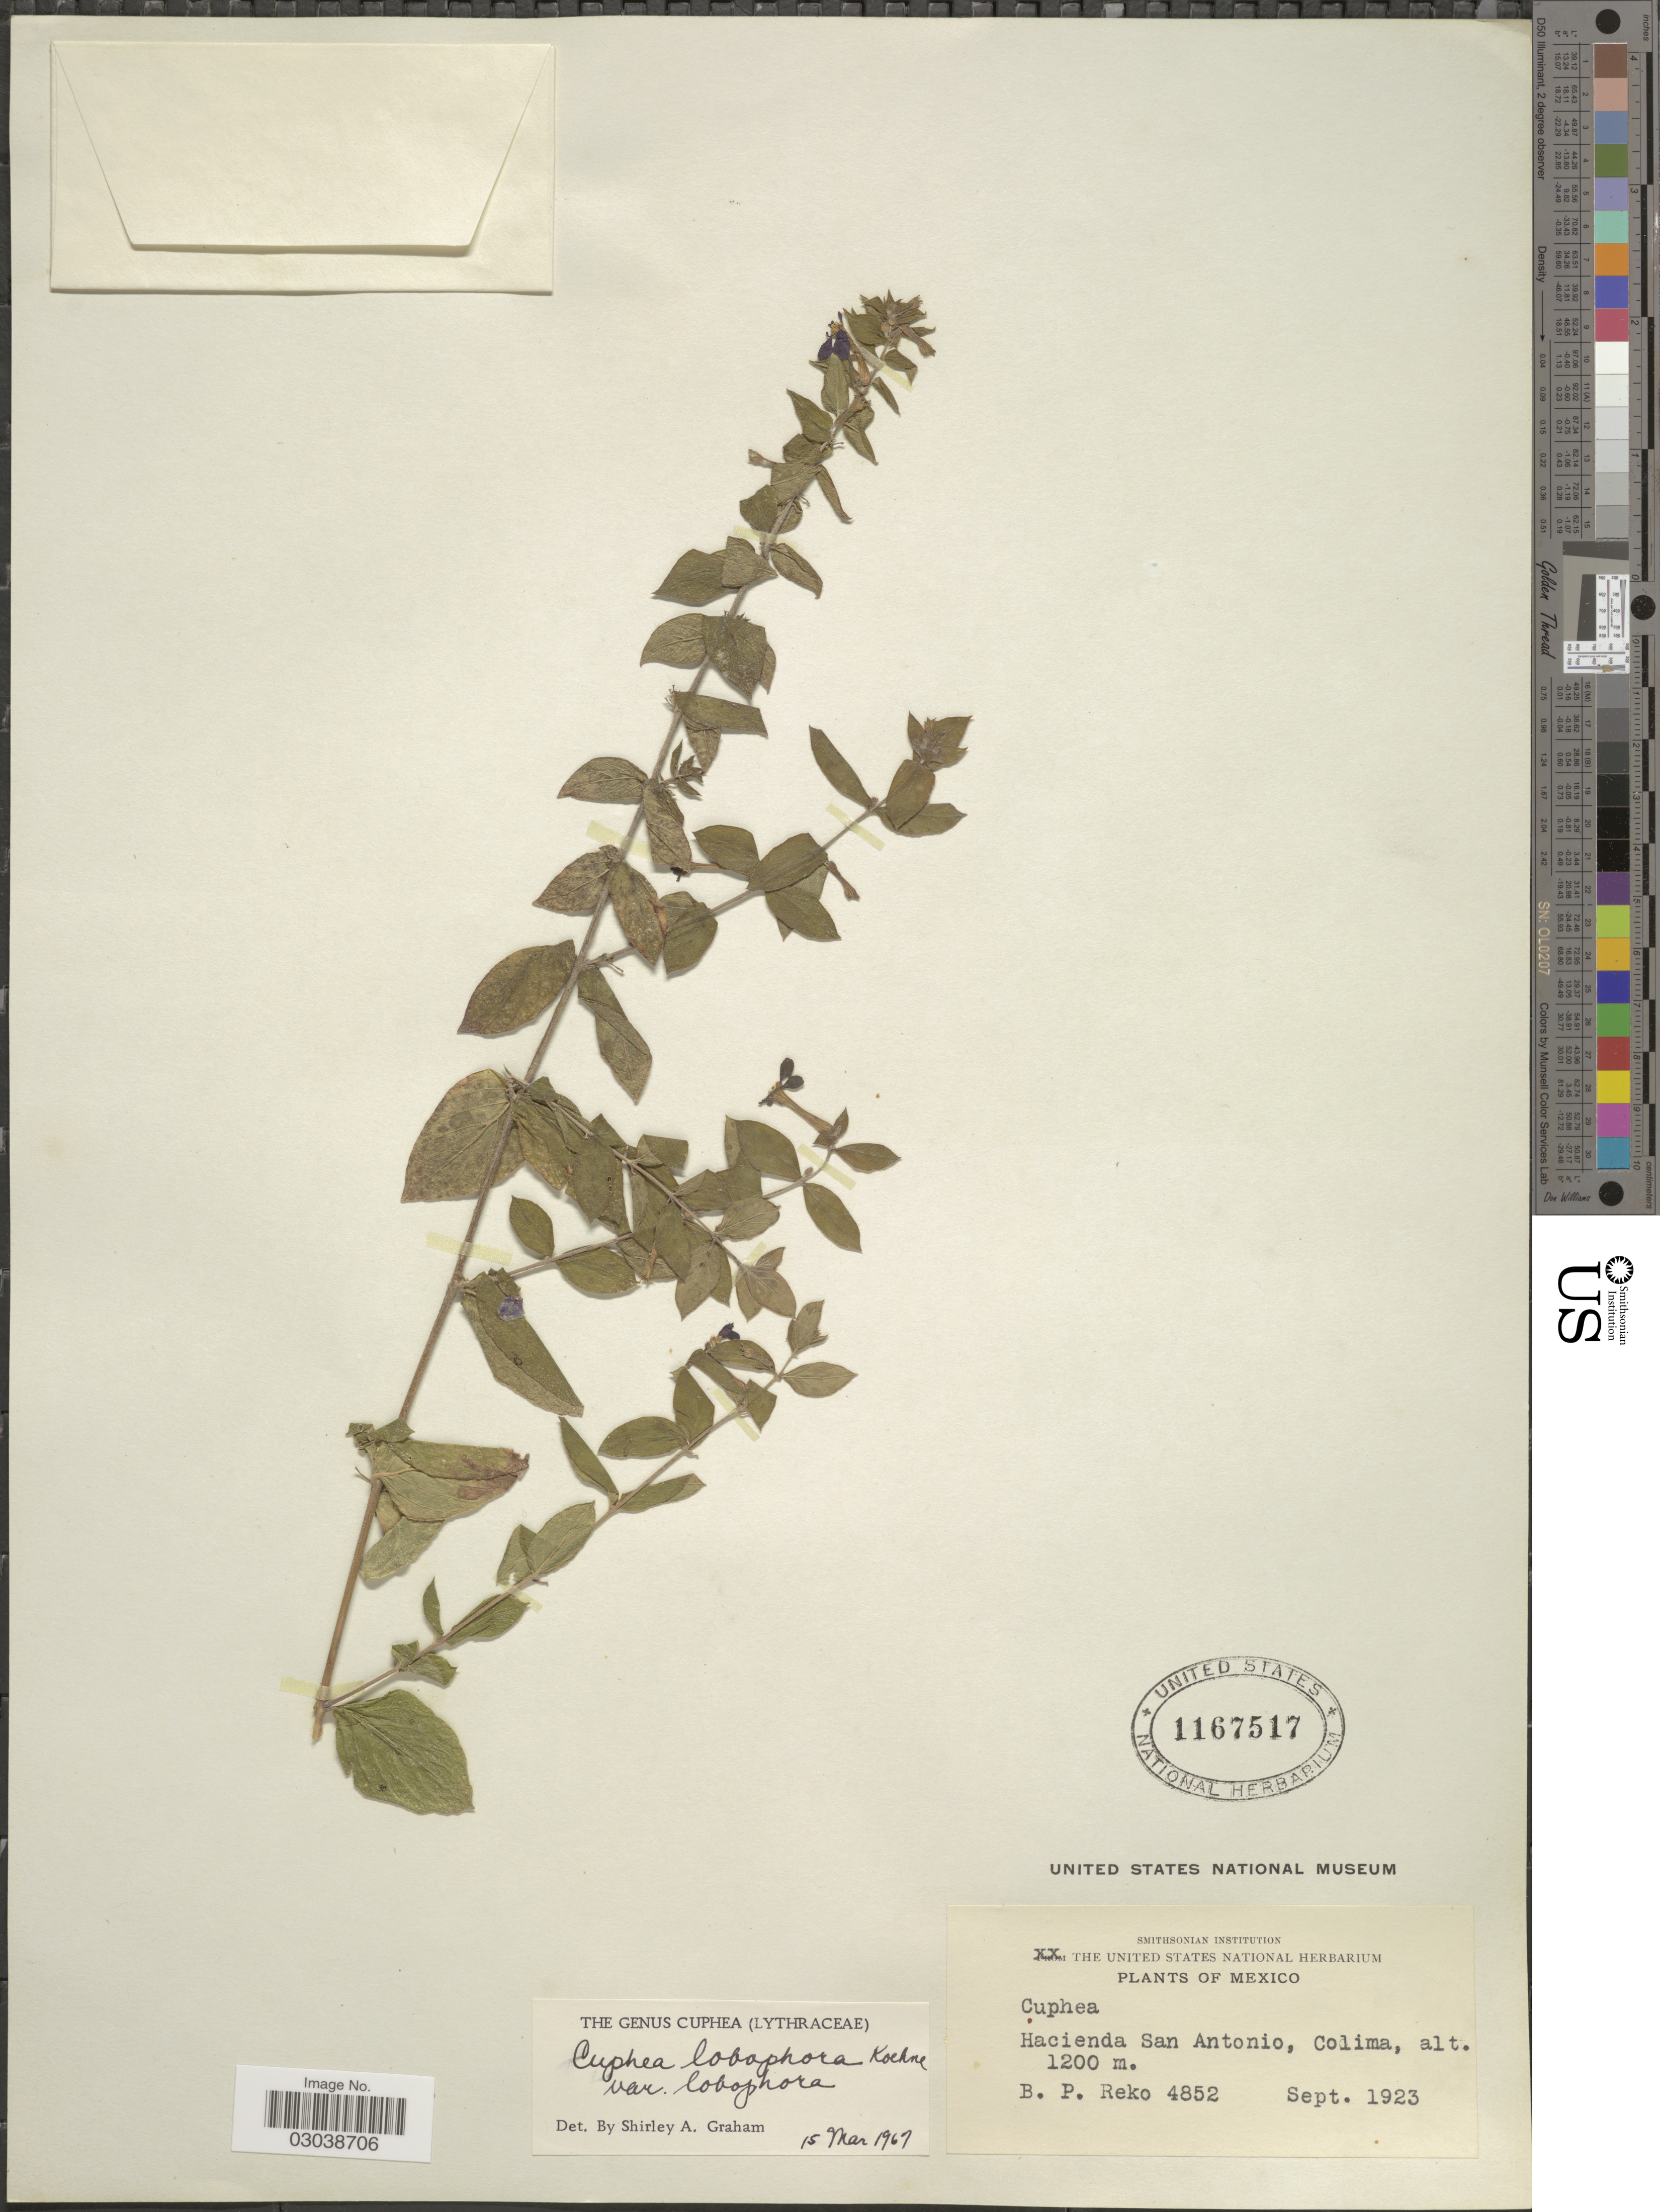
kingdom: Plantae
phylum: Tracheophyta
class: Magnoliopsida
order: Myrtales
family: Lythraceae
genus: Cuphea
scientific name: Cuphea lobophora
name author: Koehne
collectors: B. P. Reko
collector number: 4852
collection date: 1923-09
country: Mexico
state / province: Colima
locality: Hacienda San Antonio.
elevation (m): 1200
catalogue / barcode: US 1167517